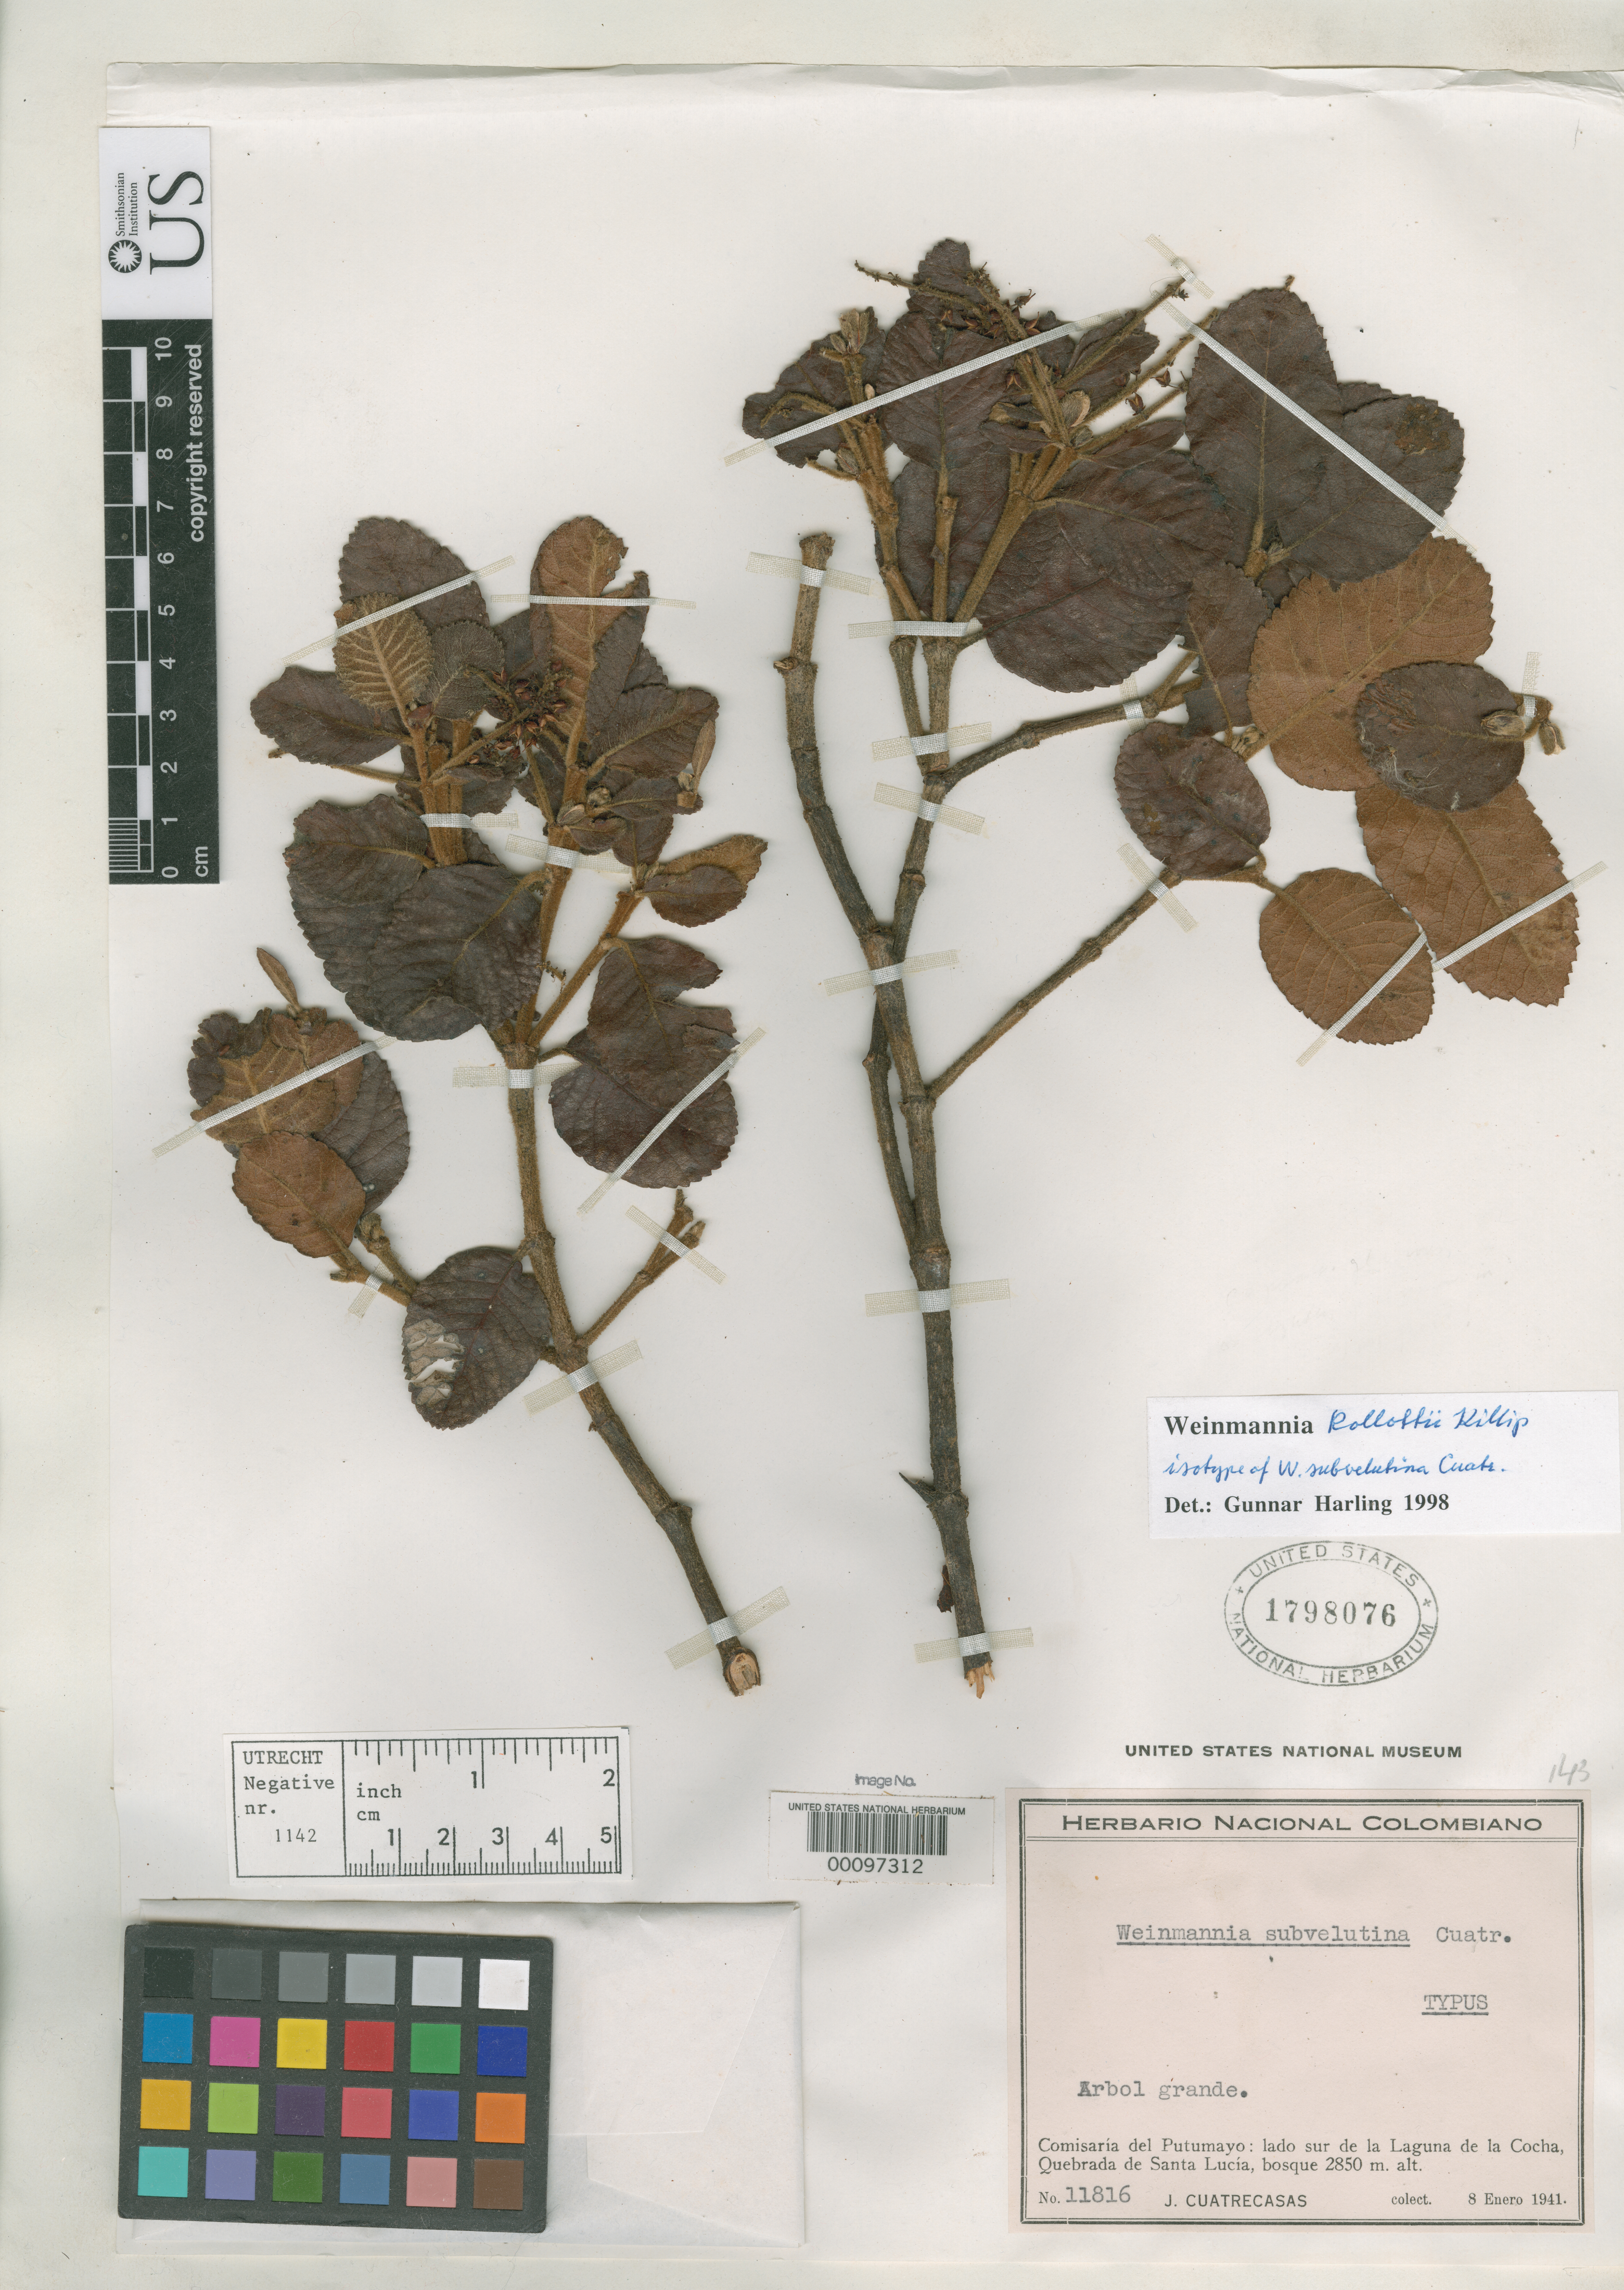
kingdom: Plantae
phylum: Tracheophyta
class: Magnoliopsida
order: Oxalidales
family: Cunoniaceae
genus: Weinmannia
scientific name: Weinmannia subvelutina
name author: Cuatrec.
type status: Isotype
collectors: J. Cuatrecasas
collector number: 11816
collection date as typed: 08 Jan 1941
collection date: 1941-01-08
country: Colombia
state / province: Putumayo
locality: Lado Sur de La Laguna de La Cocha, Quebrada de Santa Lucia.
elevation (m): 2850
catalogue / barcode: US 1798076